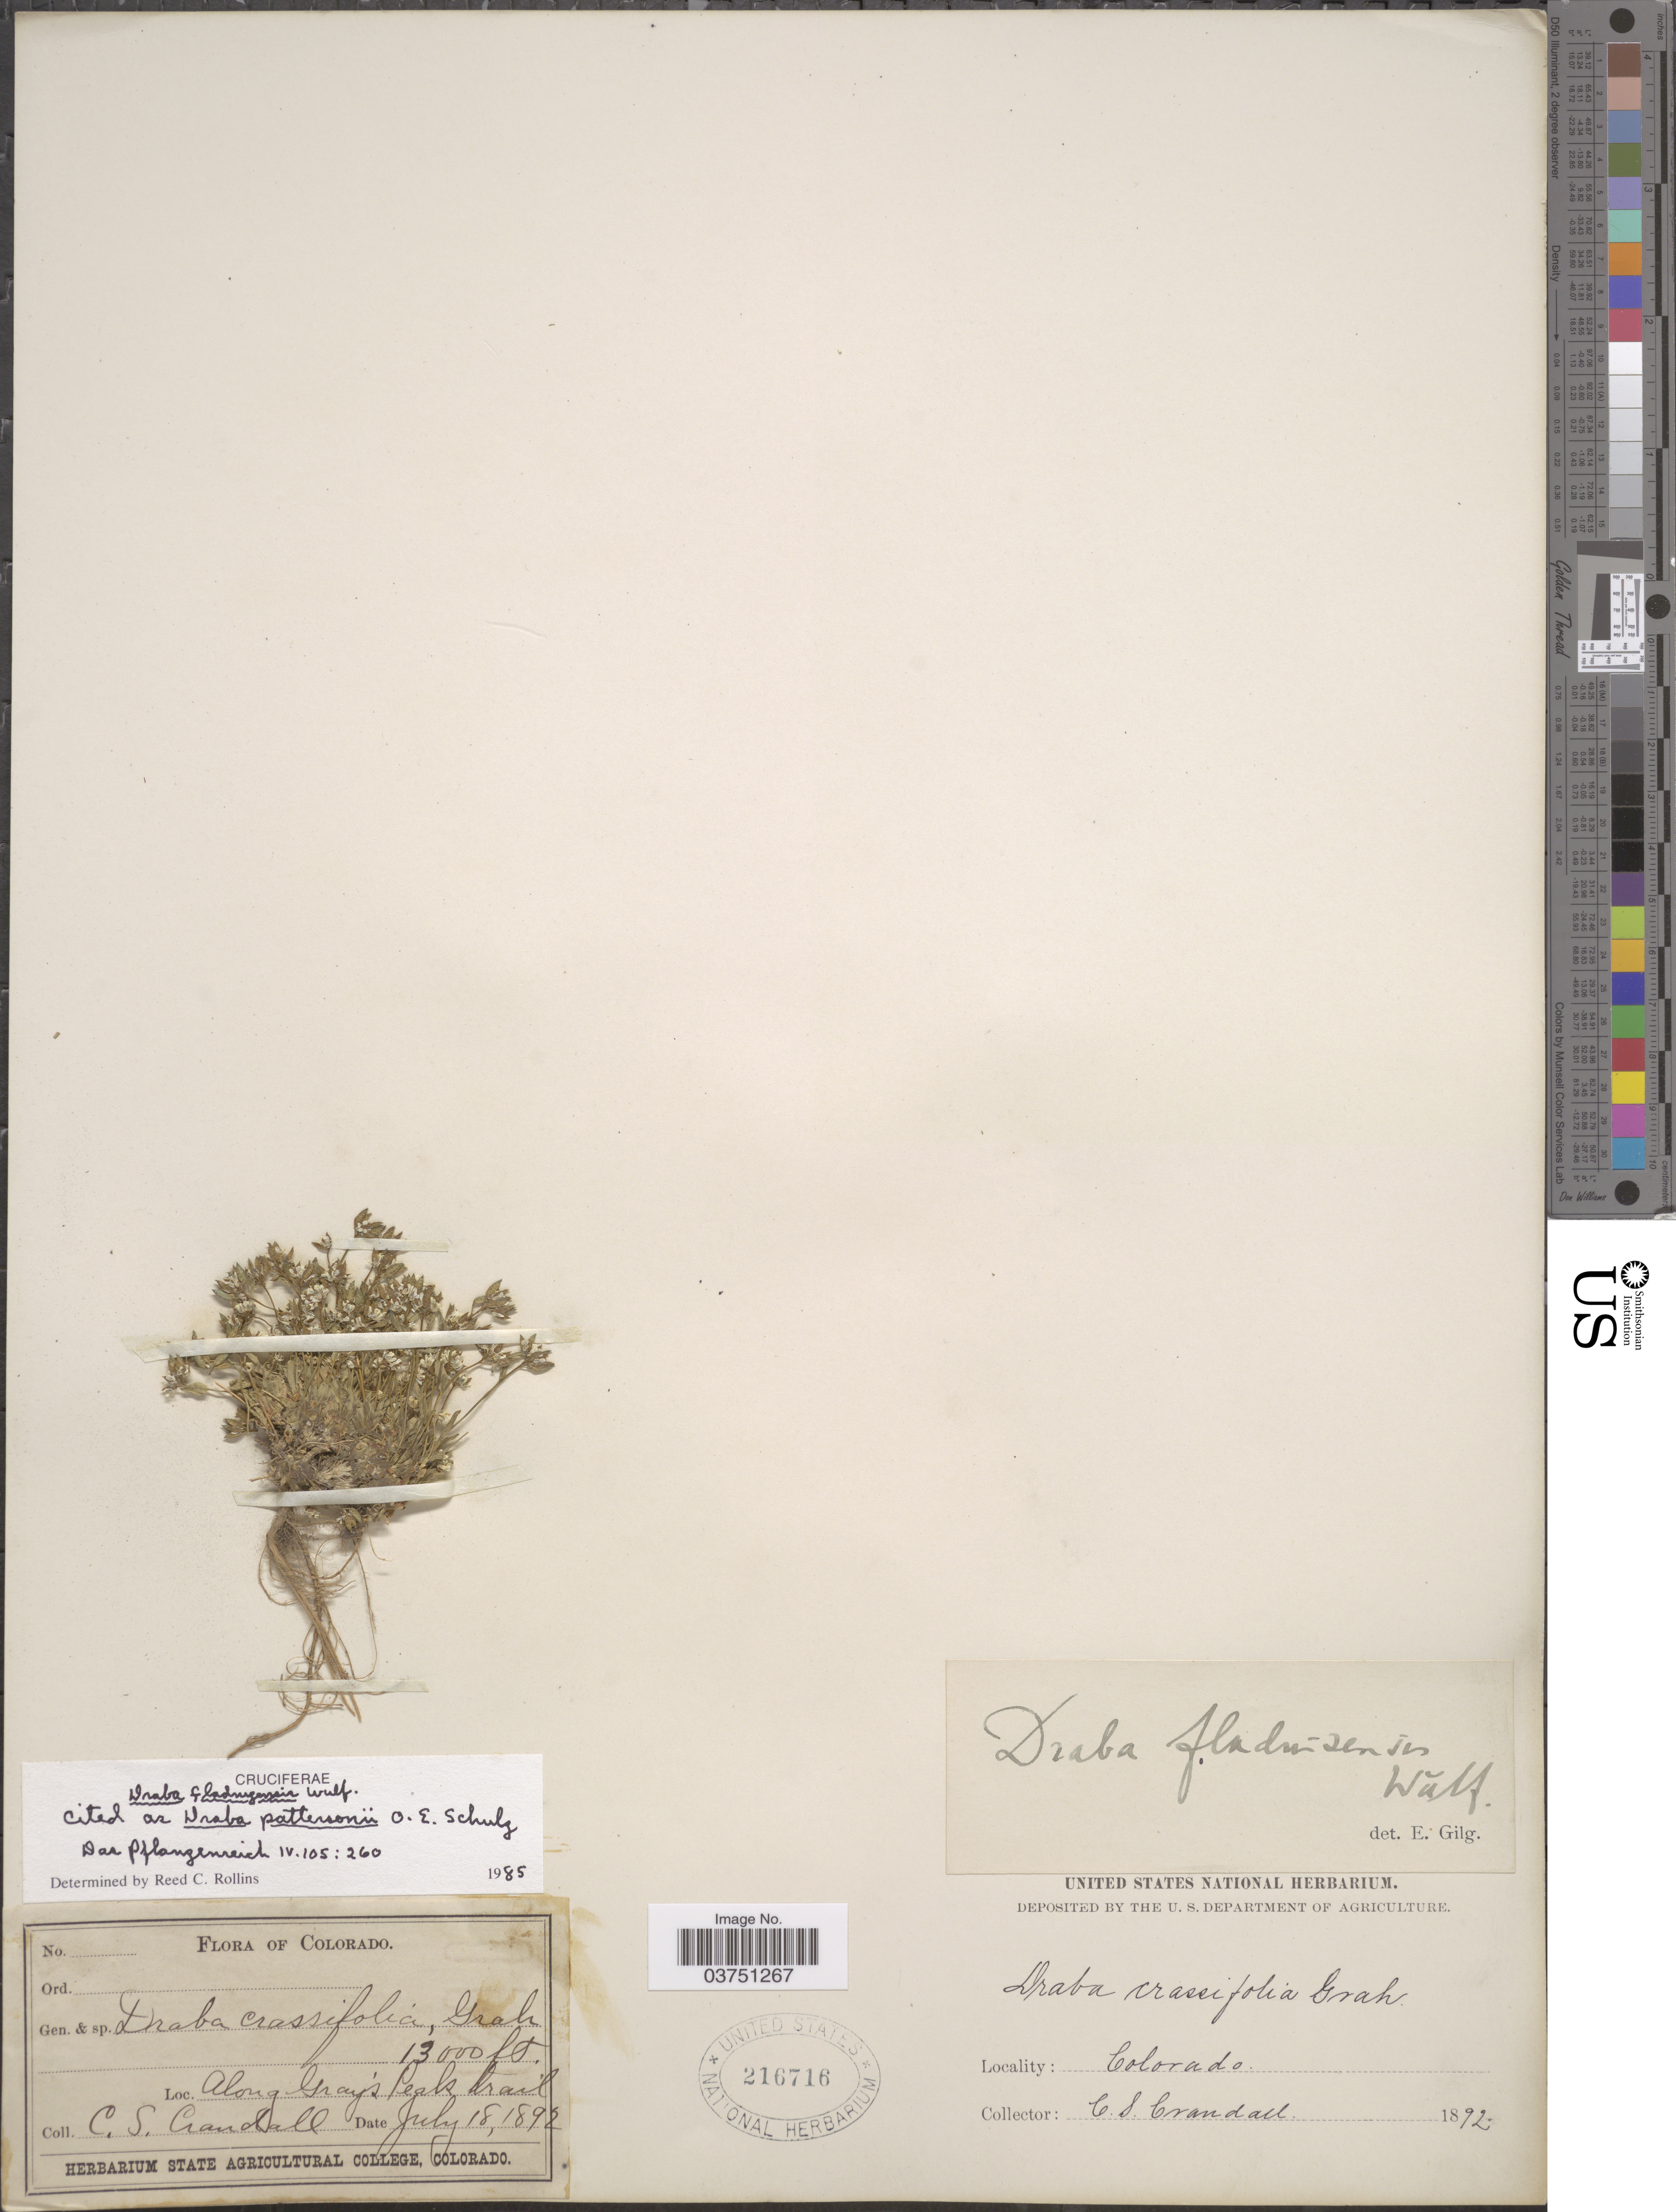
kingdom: Plantae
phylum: Tracheophyta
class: Magnoliopsida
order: Brassicales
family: Brassicaceae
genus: Draba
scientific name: Draba fladnizensis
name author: Wulfen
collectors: C. Crandall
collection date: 1892-07-18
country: United States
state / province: Colorado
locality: Along Gray's Peak trail.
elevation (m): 3962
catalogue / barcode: US 216716